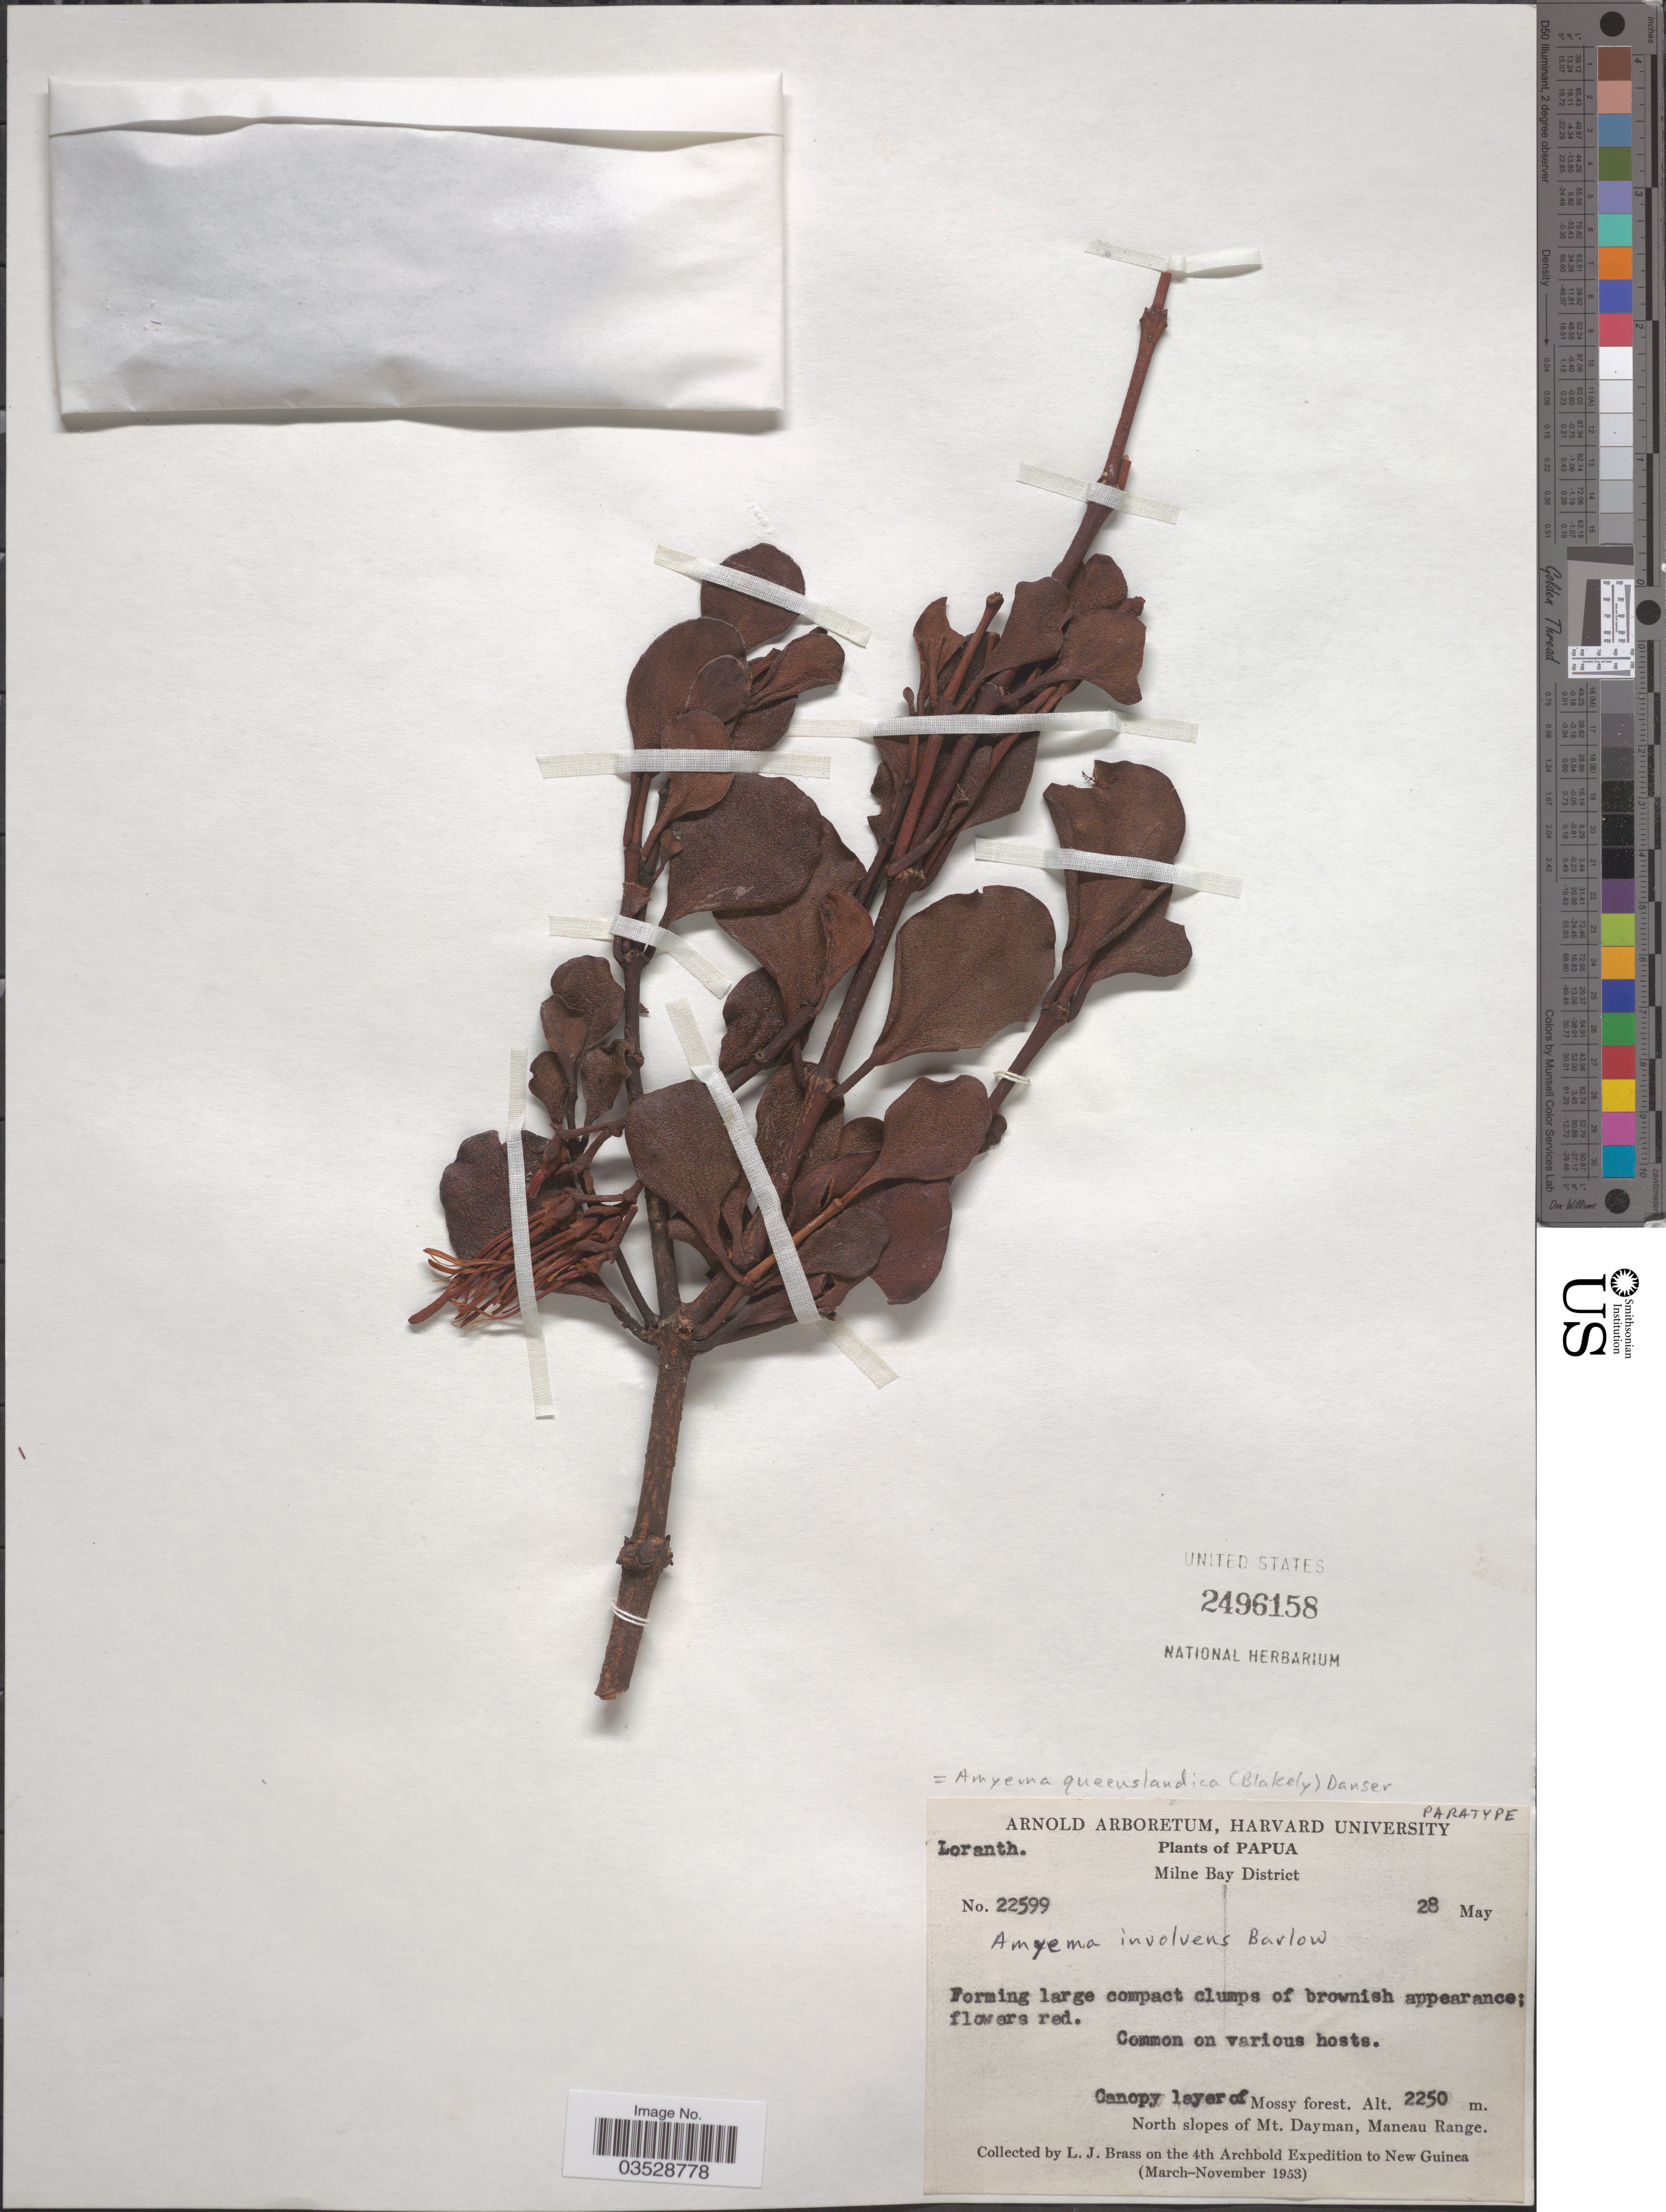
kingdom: Plantae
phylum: Tracheophyta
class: Magnoliopsida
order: Santalales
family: Loranthaceae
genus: Amyema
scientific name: Amyema queenslandica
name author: Danser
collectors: L. J. Brass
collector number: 22599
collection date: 1953-05-28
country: Papua New Guinea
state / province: Milne Bay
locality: New Guinea. Milne Bay District. Canopy layer of Mossy forest. North slopes of Mt. Dayman, Maneau Range.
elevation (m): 2250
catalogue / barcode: US 2496158